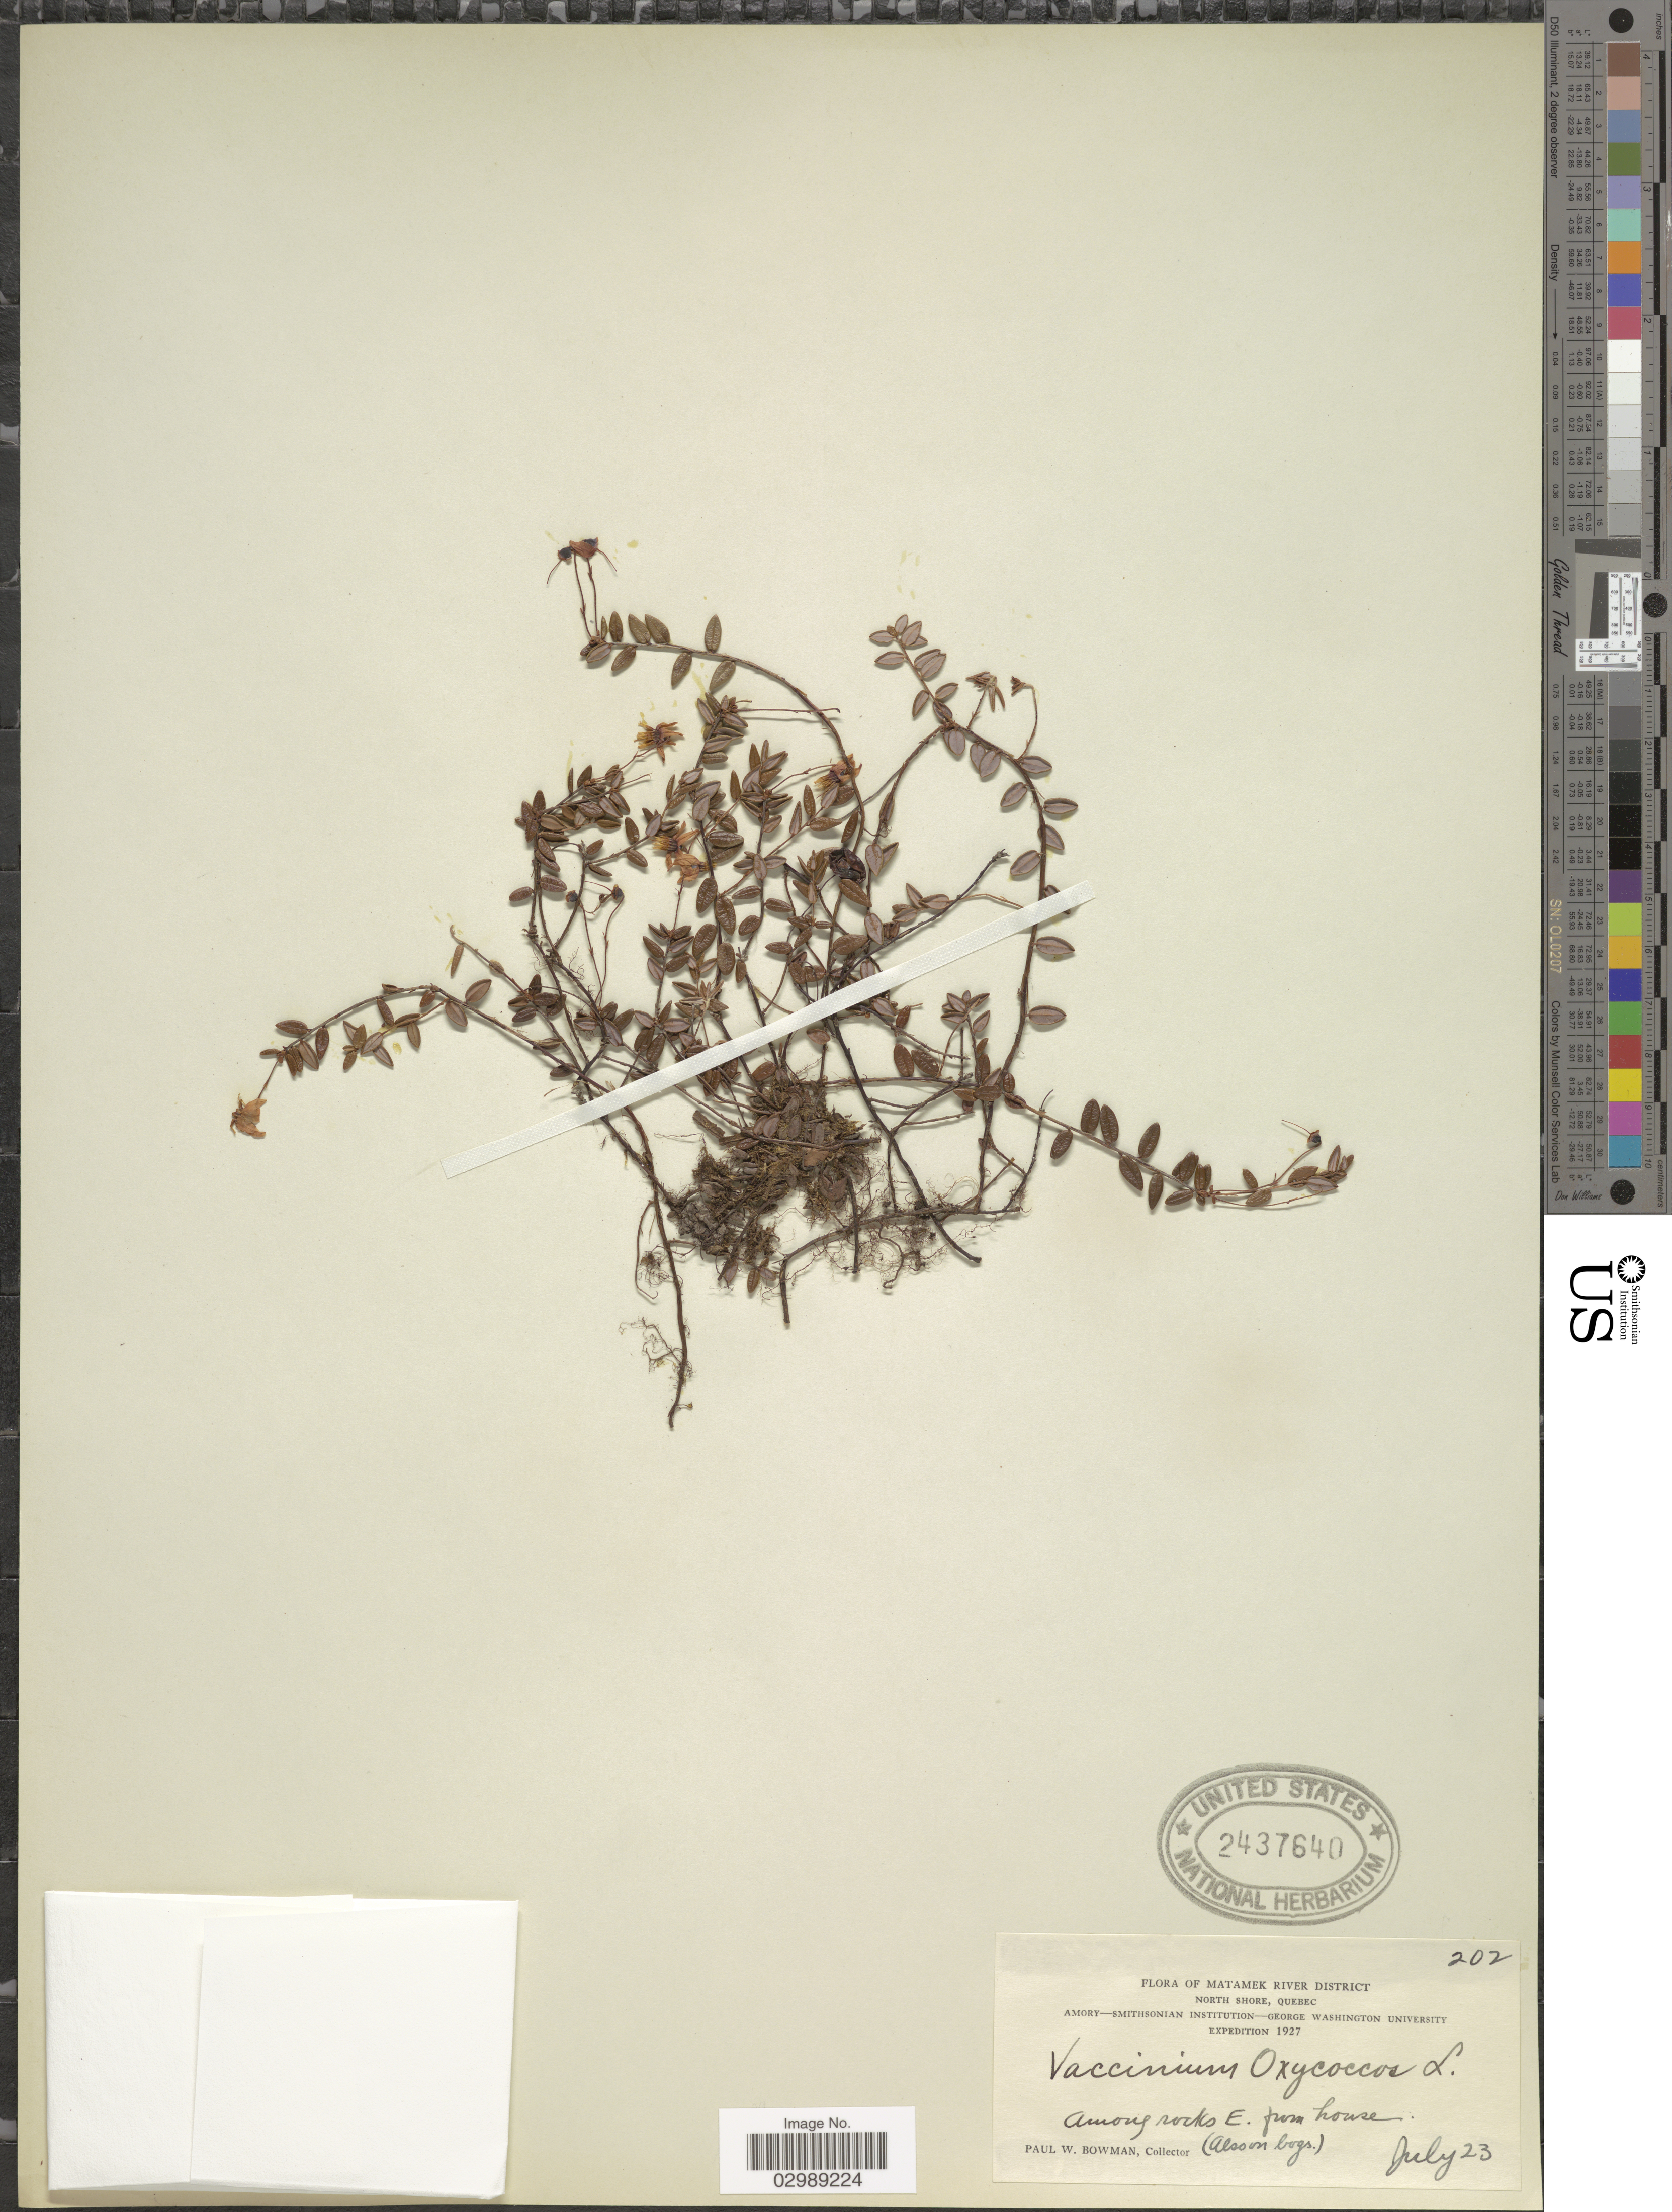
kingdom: Plantae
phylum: Tracheophyta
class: Magnoliopsida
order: Ericales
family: Ericaceae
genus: Vaccinium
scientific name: Vaccinium oxycoccos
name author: L.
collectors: P. Bowman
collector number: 202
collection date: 1927-07-23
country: Canada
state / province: Quebec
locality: Matamek River District, North Shore, Among rocks E. from house.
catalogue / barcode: US 2437640